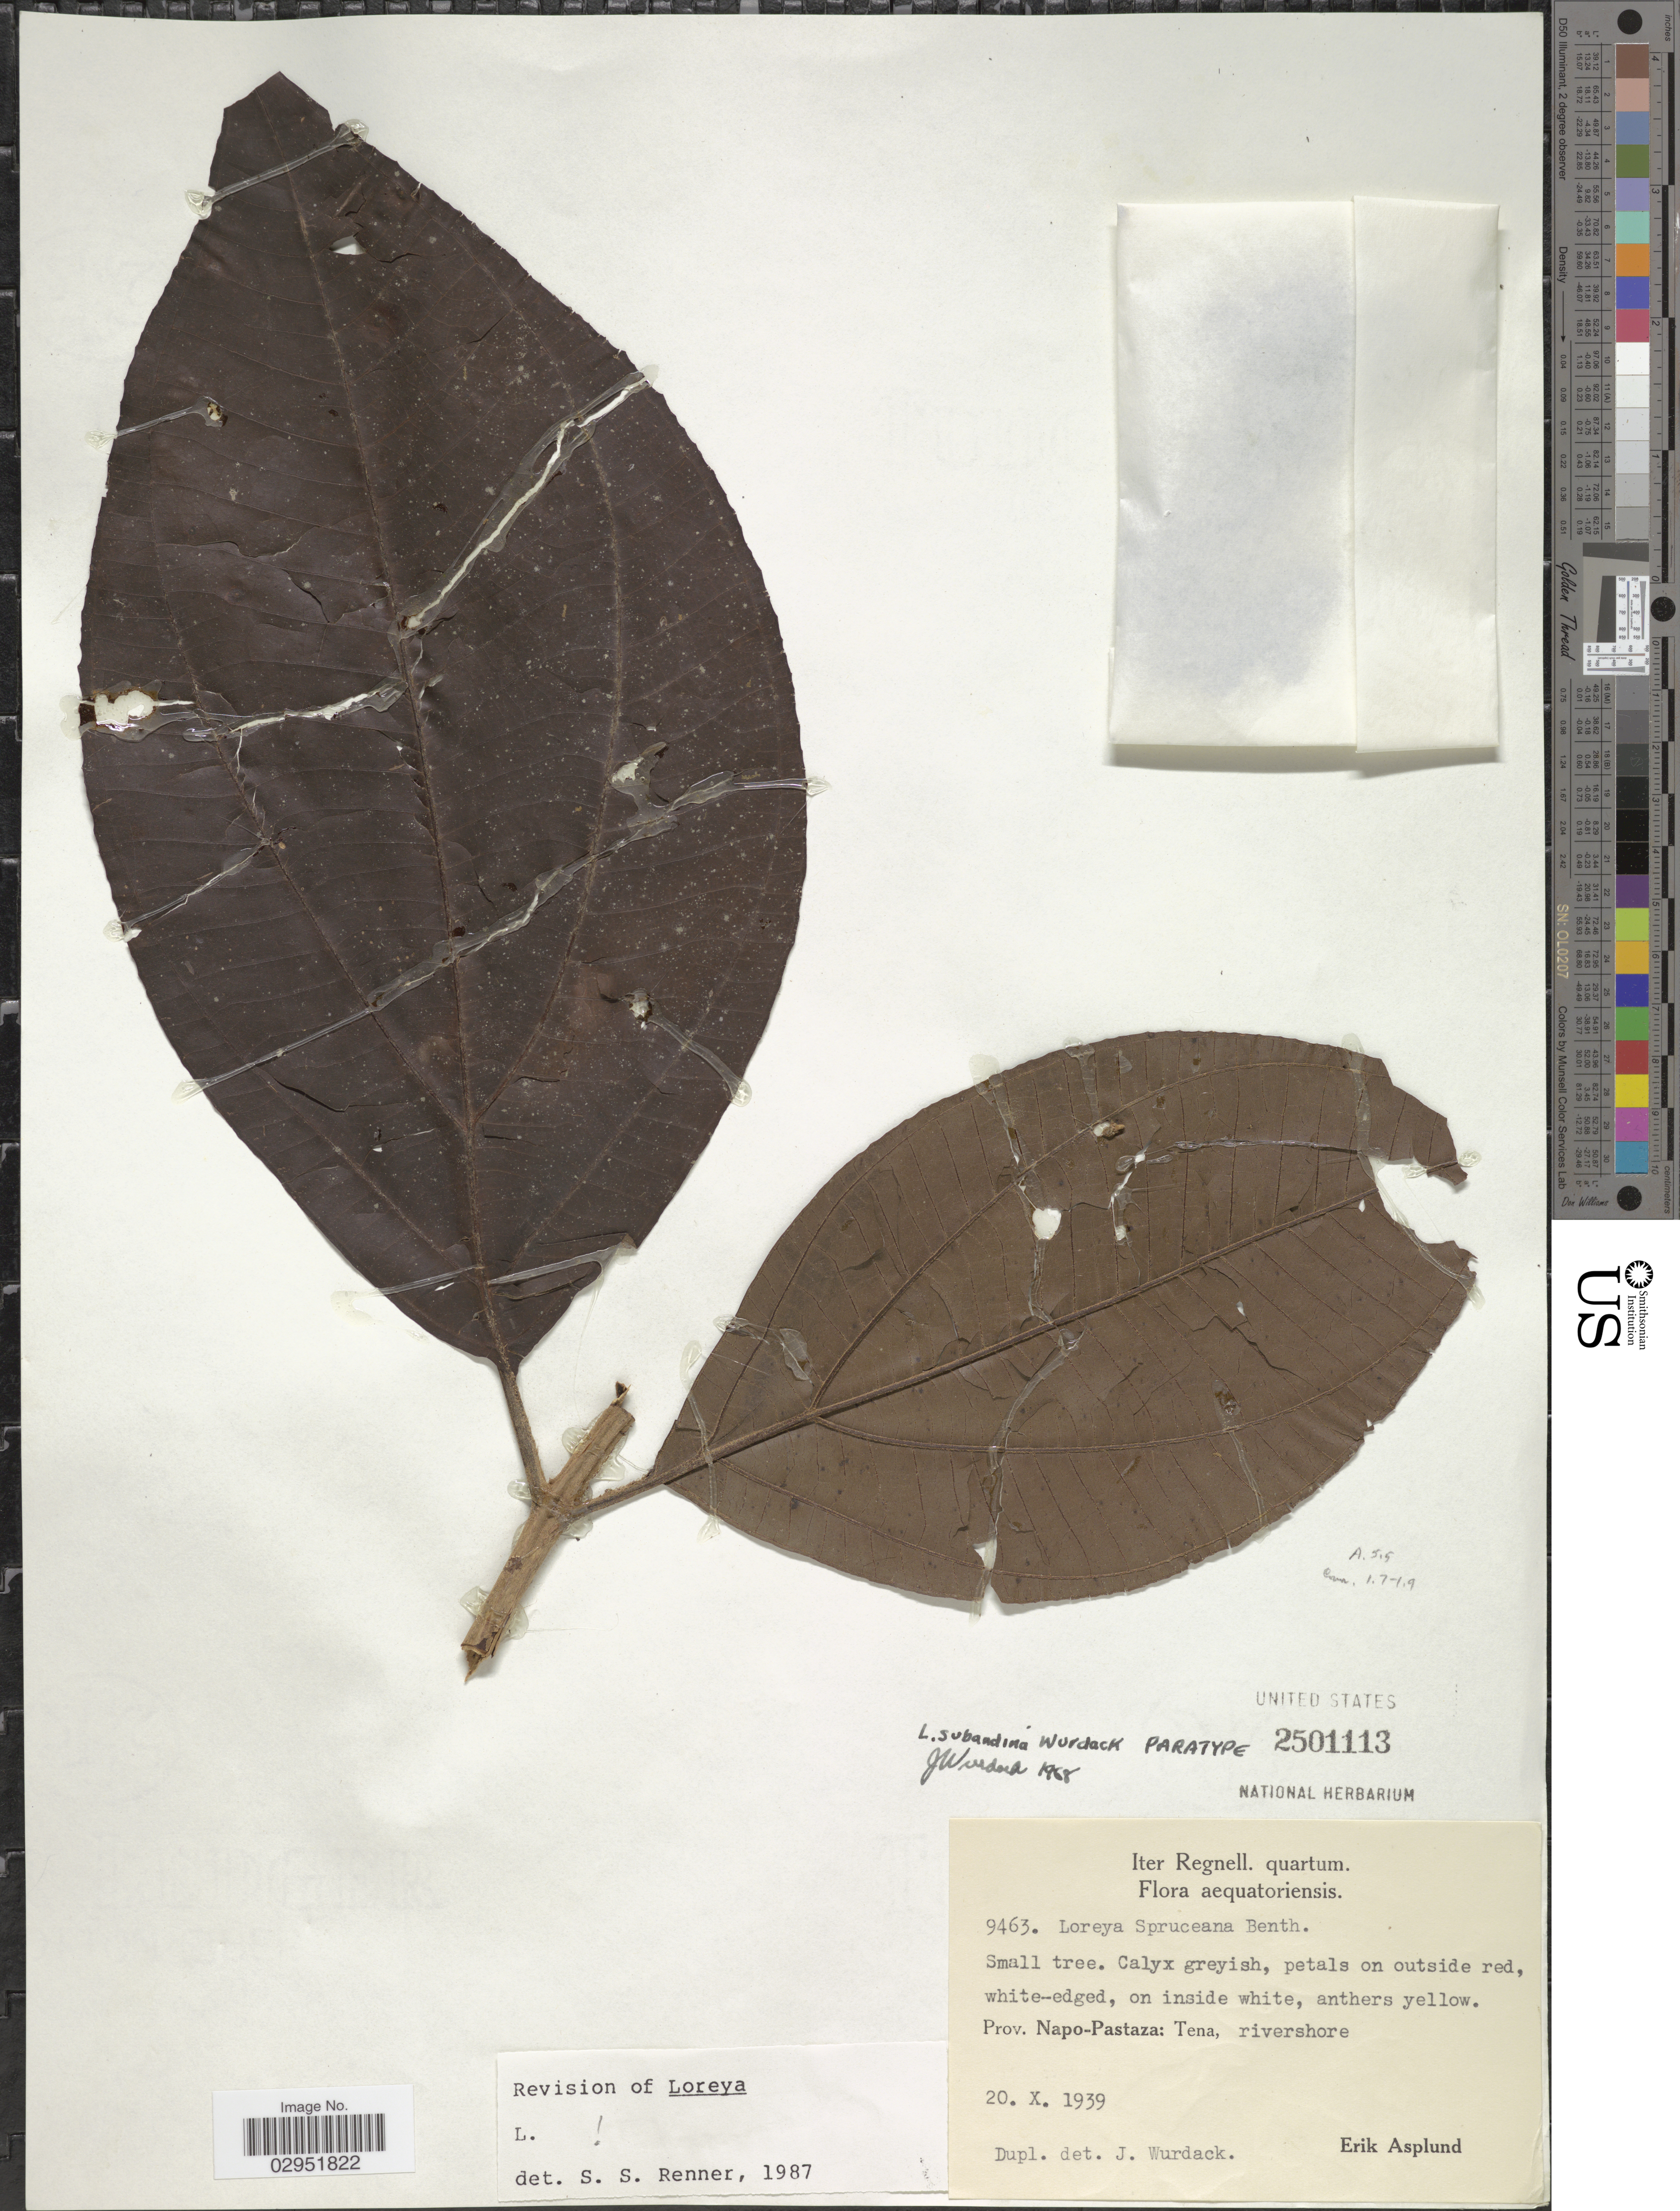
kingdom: Plantae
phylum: Tracheophyta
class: Magnoliopsida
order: Myrtales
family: Melastomataceae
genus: Bellucia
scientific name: Bellucia subandina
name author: (Wurdack) Penneys et al.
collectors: E. Asplund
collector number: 9463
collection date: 1939-10-20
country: Ecuador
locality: Prov. Napo-Pastaza: Tena, rivershore.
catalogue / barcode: US 2501113